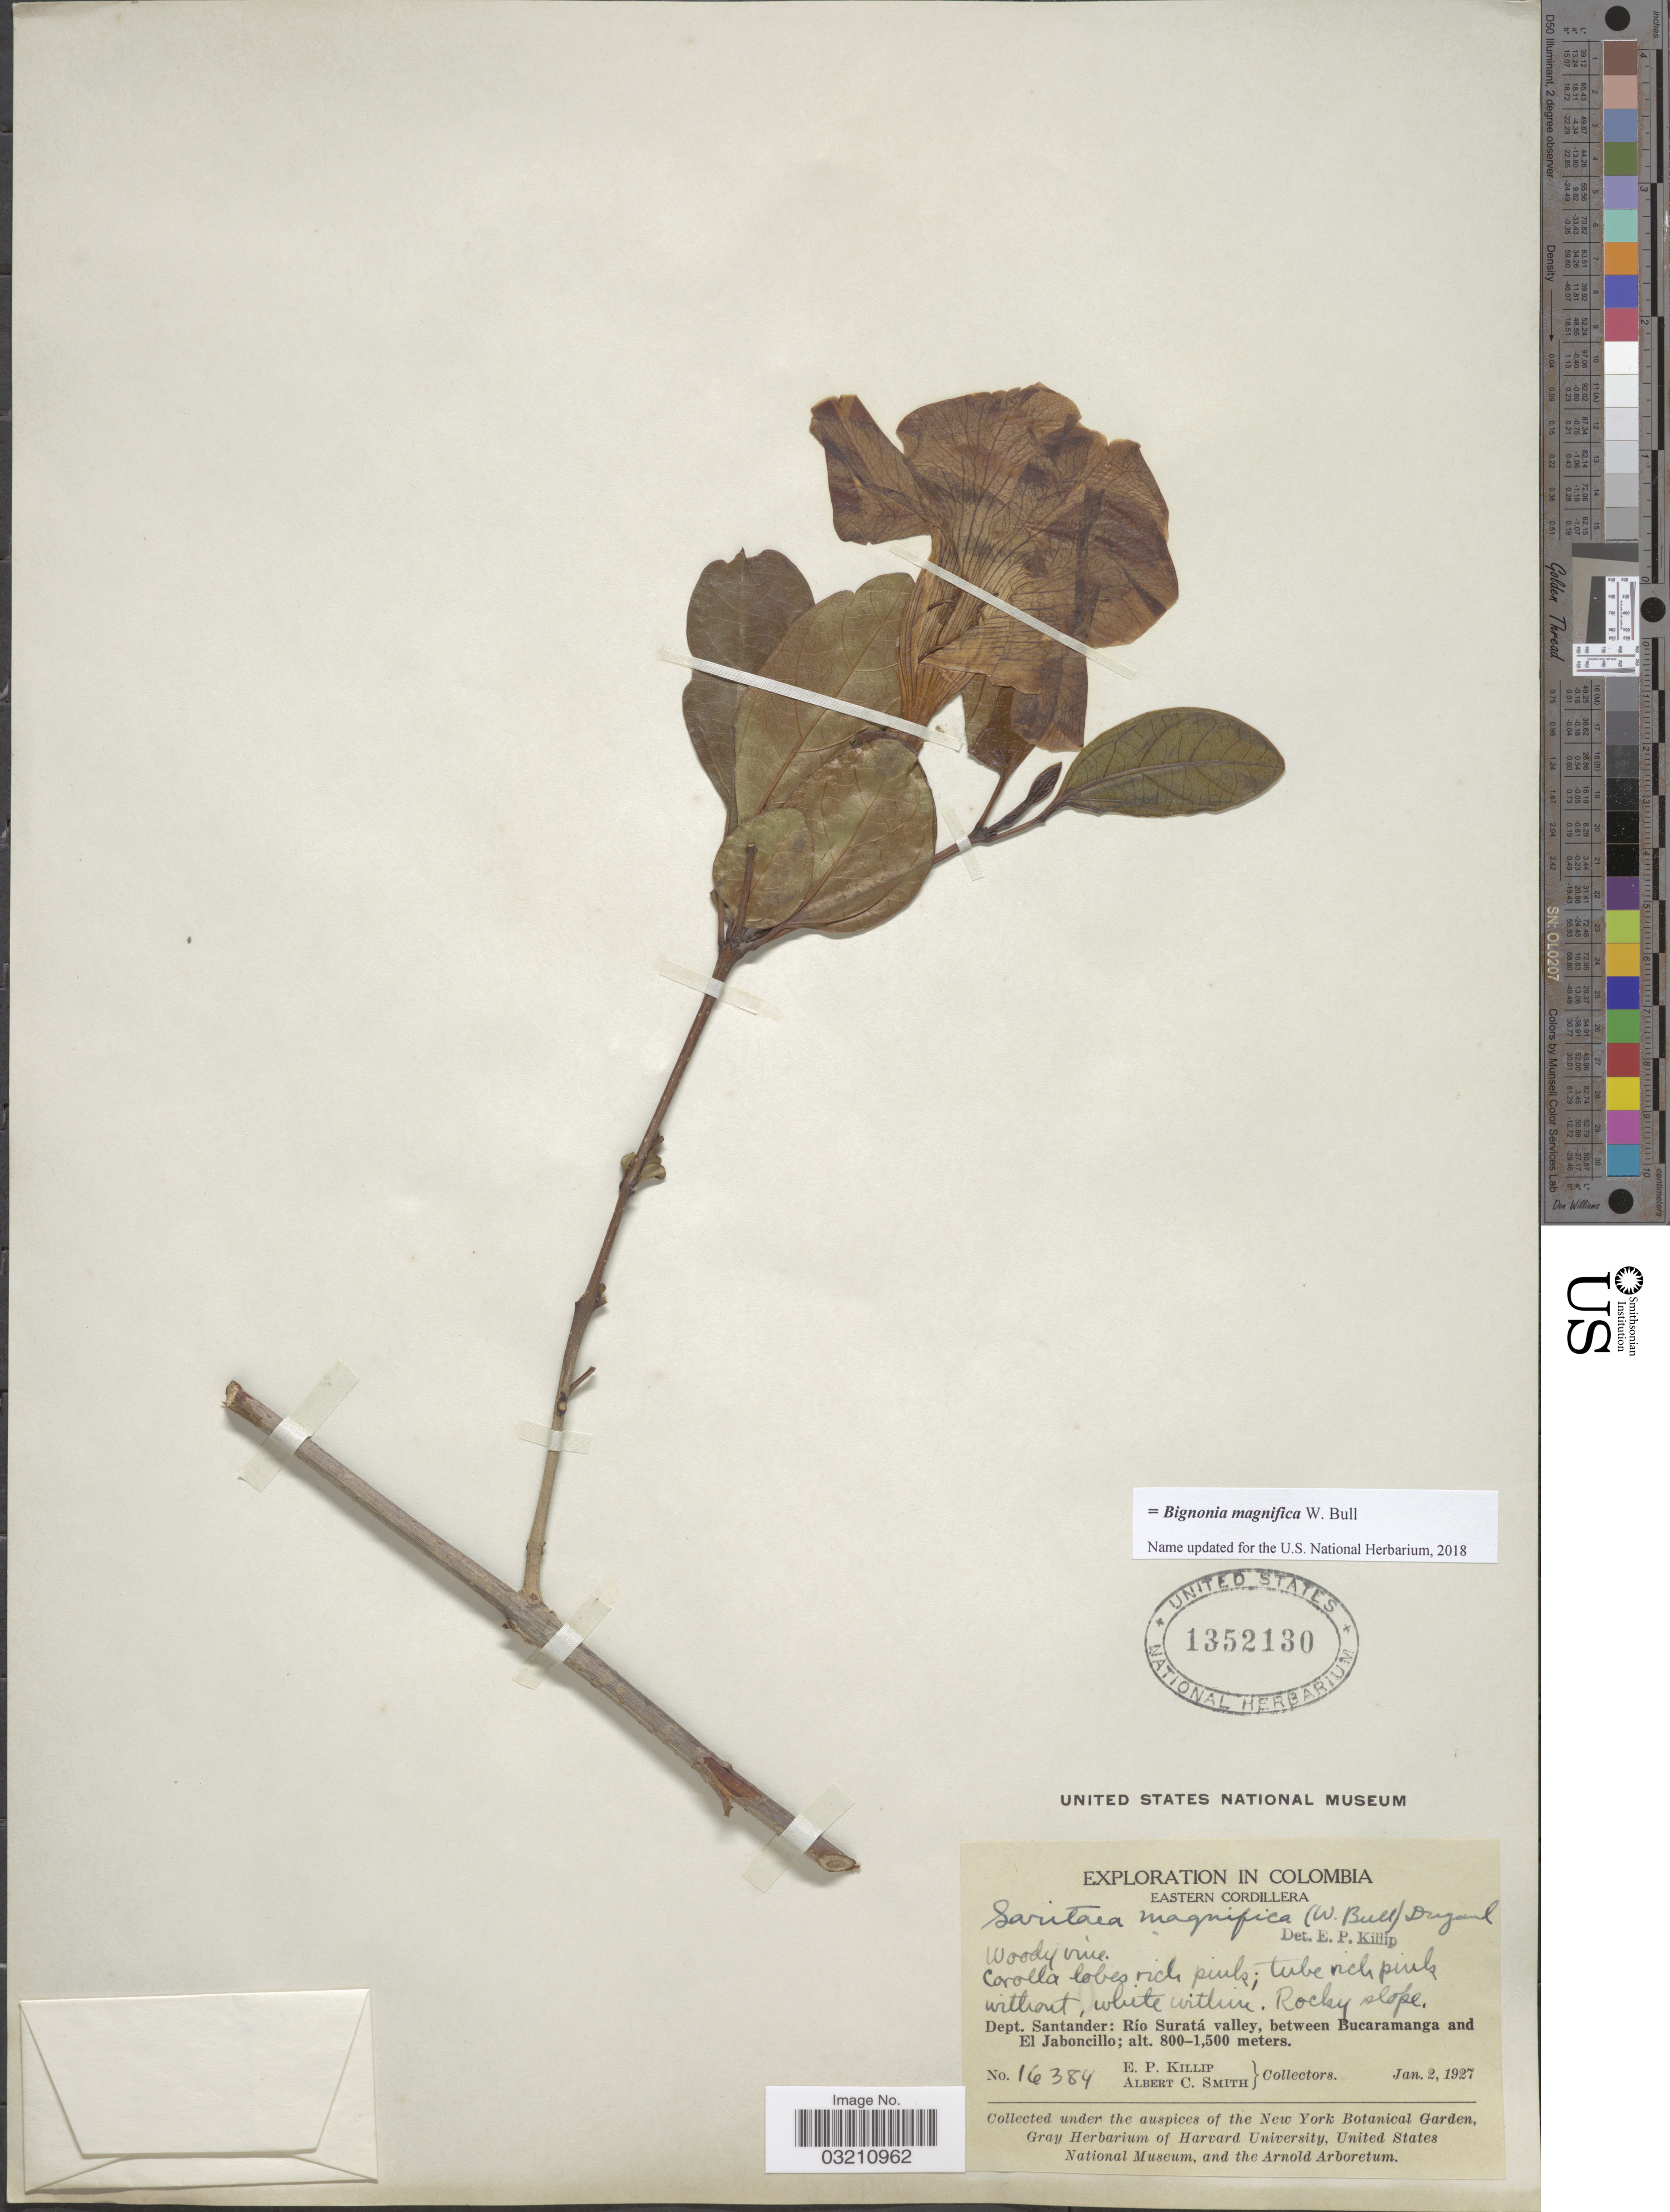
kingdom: Plantae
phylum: Tracheophyta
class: Magnoliopsida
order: Lamiales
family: Bignoniaceae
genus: Bignonia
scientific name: Bignonia magnifica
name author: W. Bull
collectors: E. P. Killip & A. C. Smith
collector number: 16384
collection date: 1927-01-02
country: Colombia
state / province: Santander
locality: Eastern Cordillera. Dept. Santander: Río Suratá, between Bucaramanga and El Jaboncillo.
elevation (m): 800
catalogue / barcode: US 1352130